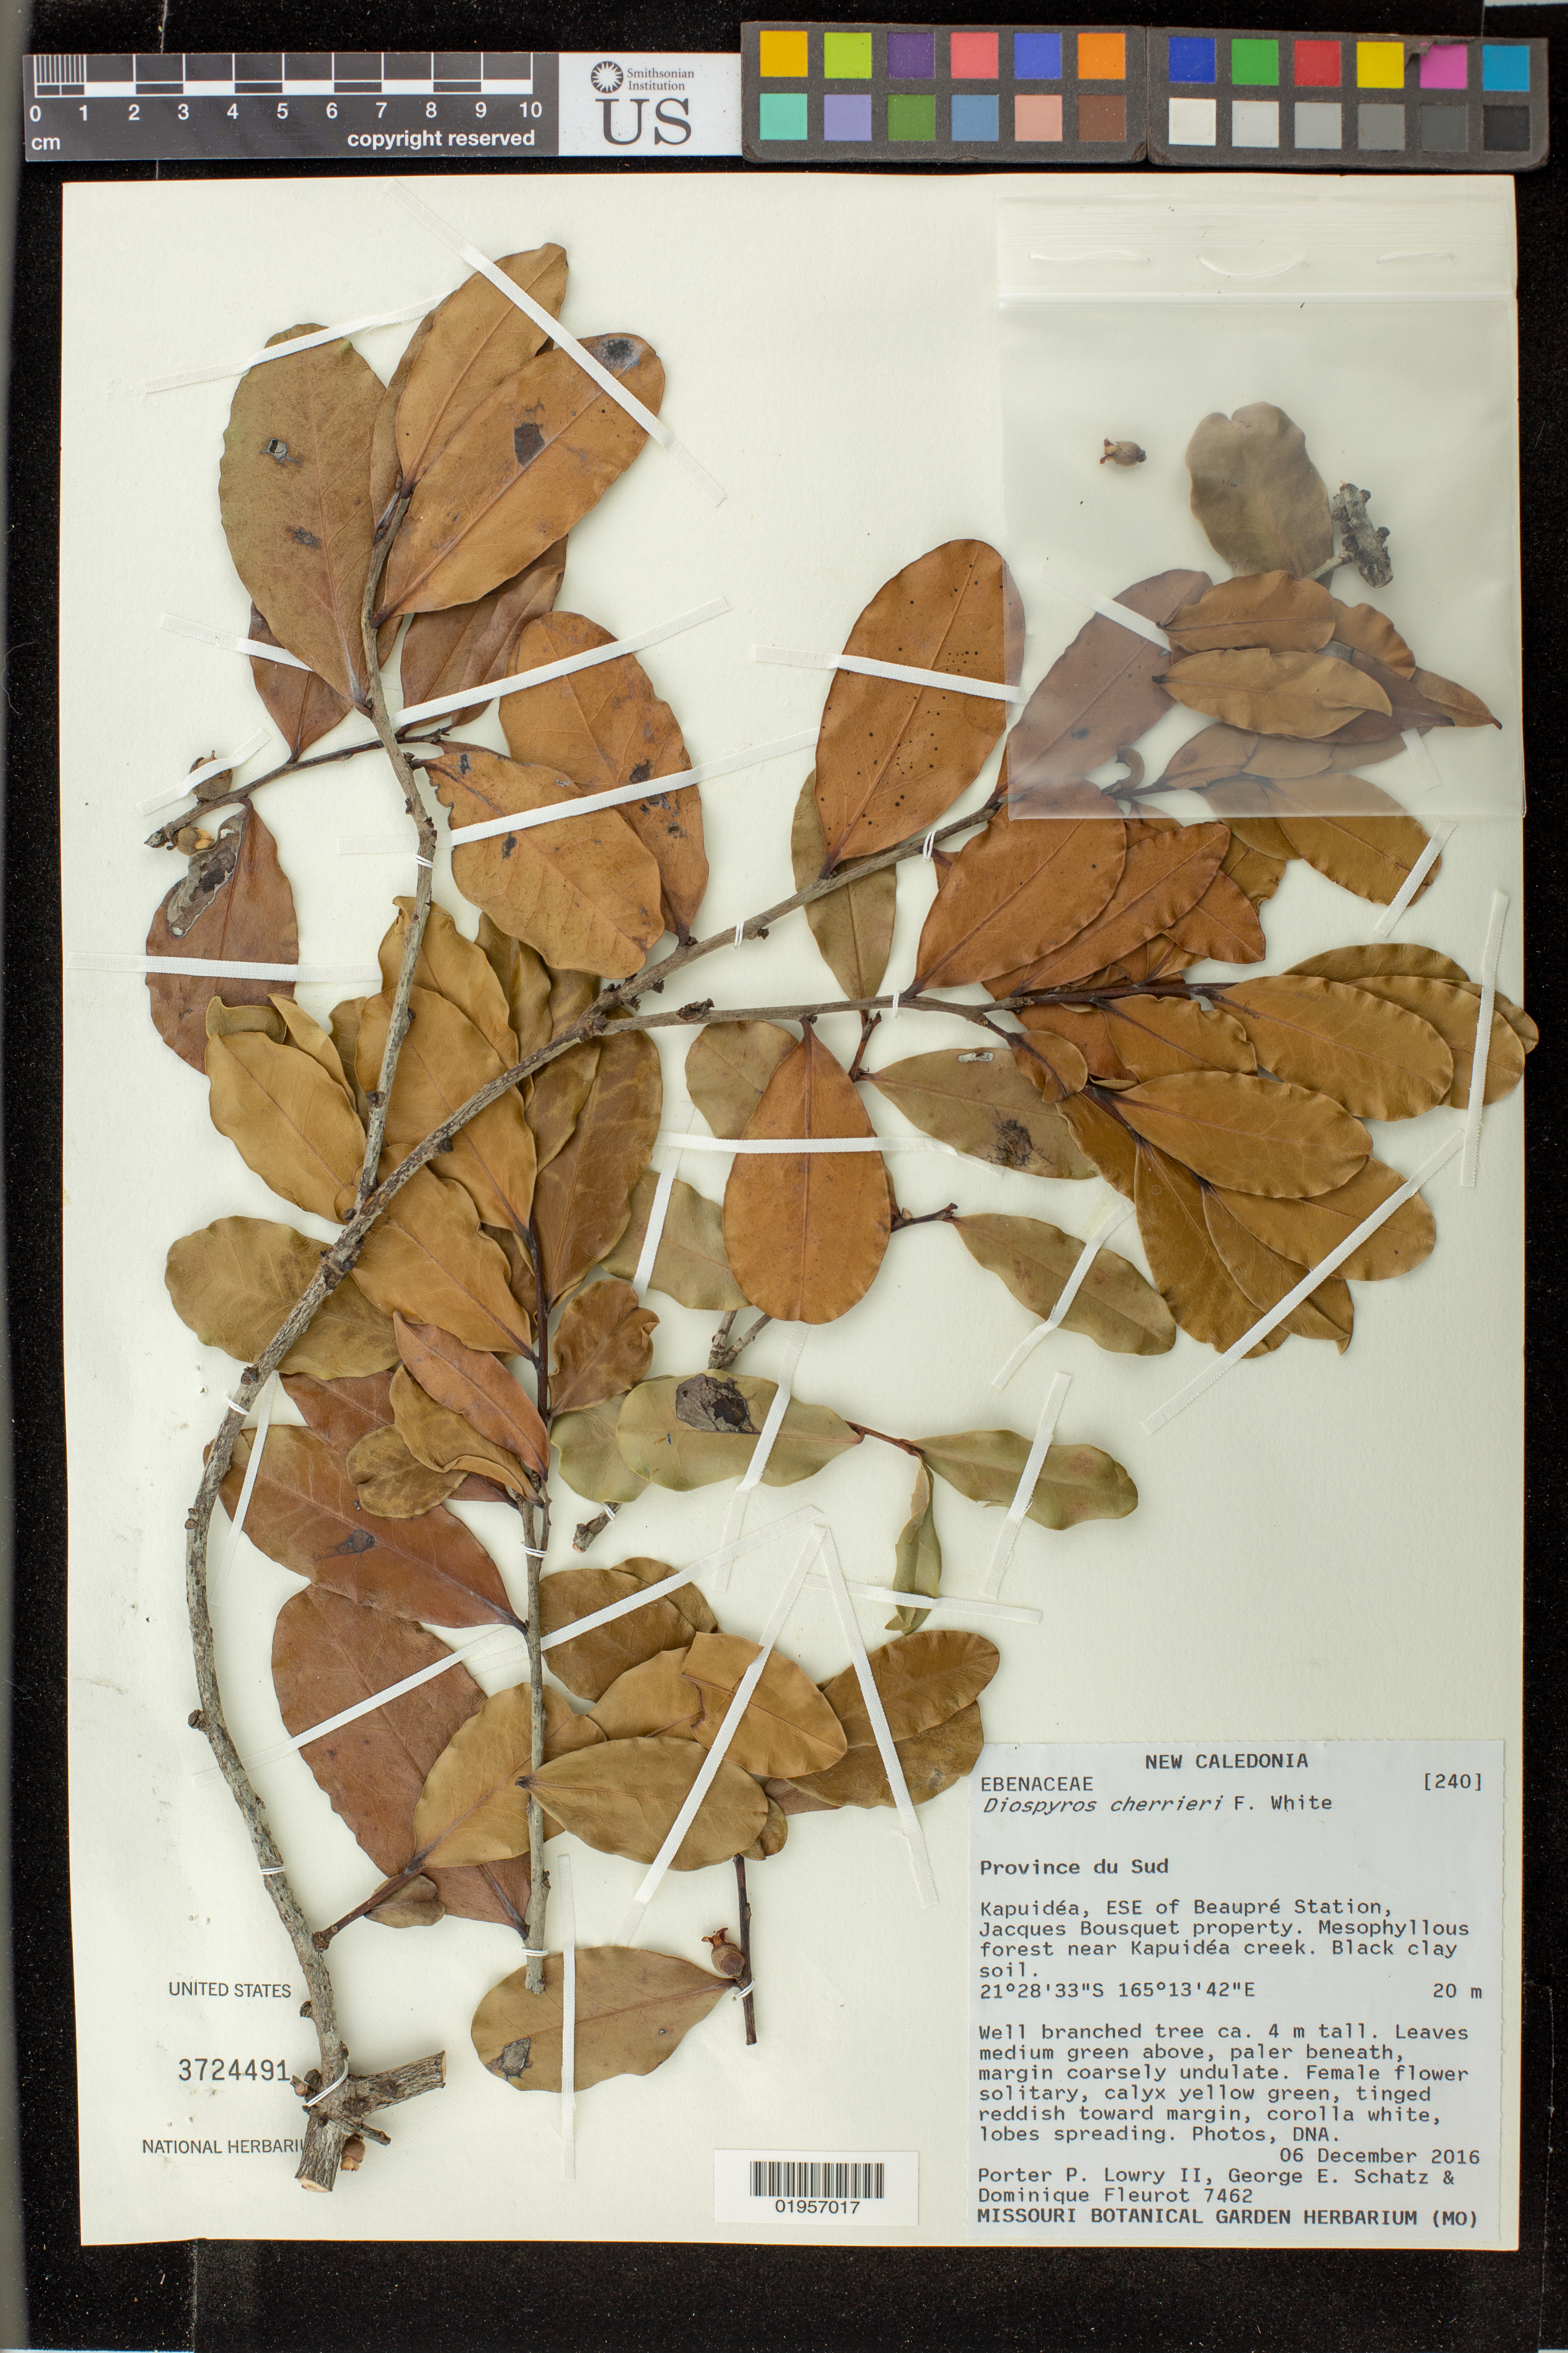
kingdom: Plantae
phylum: Tracheophyta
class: Magnoliopsida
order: Ericales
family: Ebenaceae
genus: Diospyros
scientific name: Diospyros cherrieri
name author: F. White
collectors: P. Lowry, G. Schatz & Fleurot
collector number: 7462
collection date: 2016-12-06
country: New Caledonia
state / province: Sud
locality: Kapuidea, ESE of Beaupre Station, Jacques Bousquet property, near Kapuidea creek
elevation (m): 20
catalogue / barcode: US 3724491